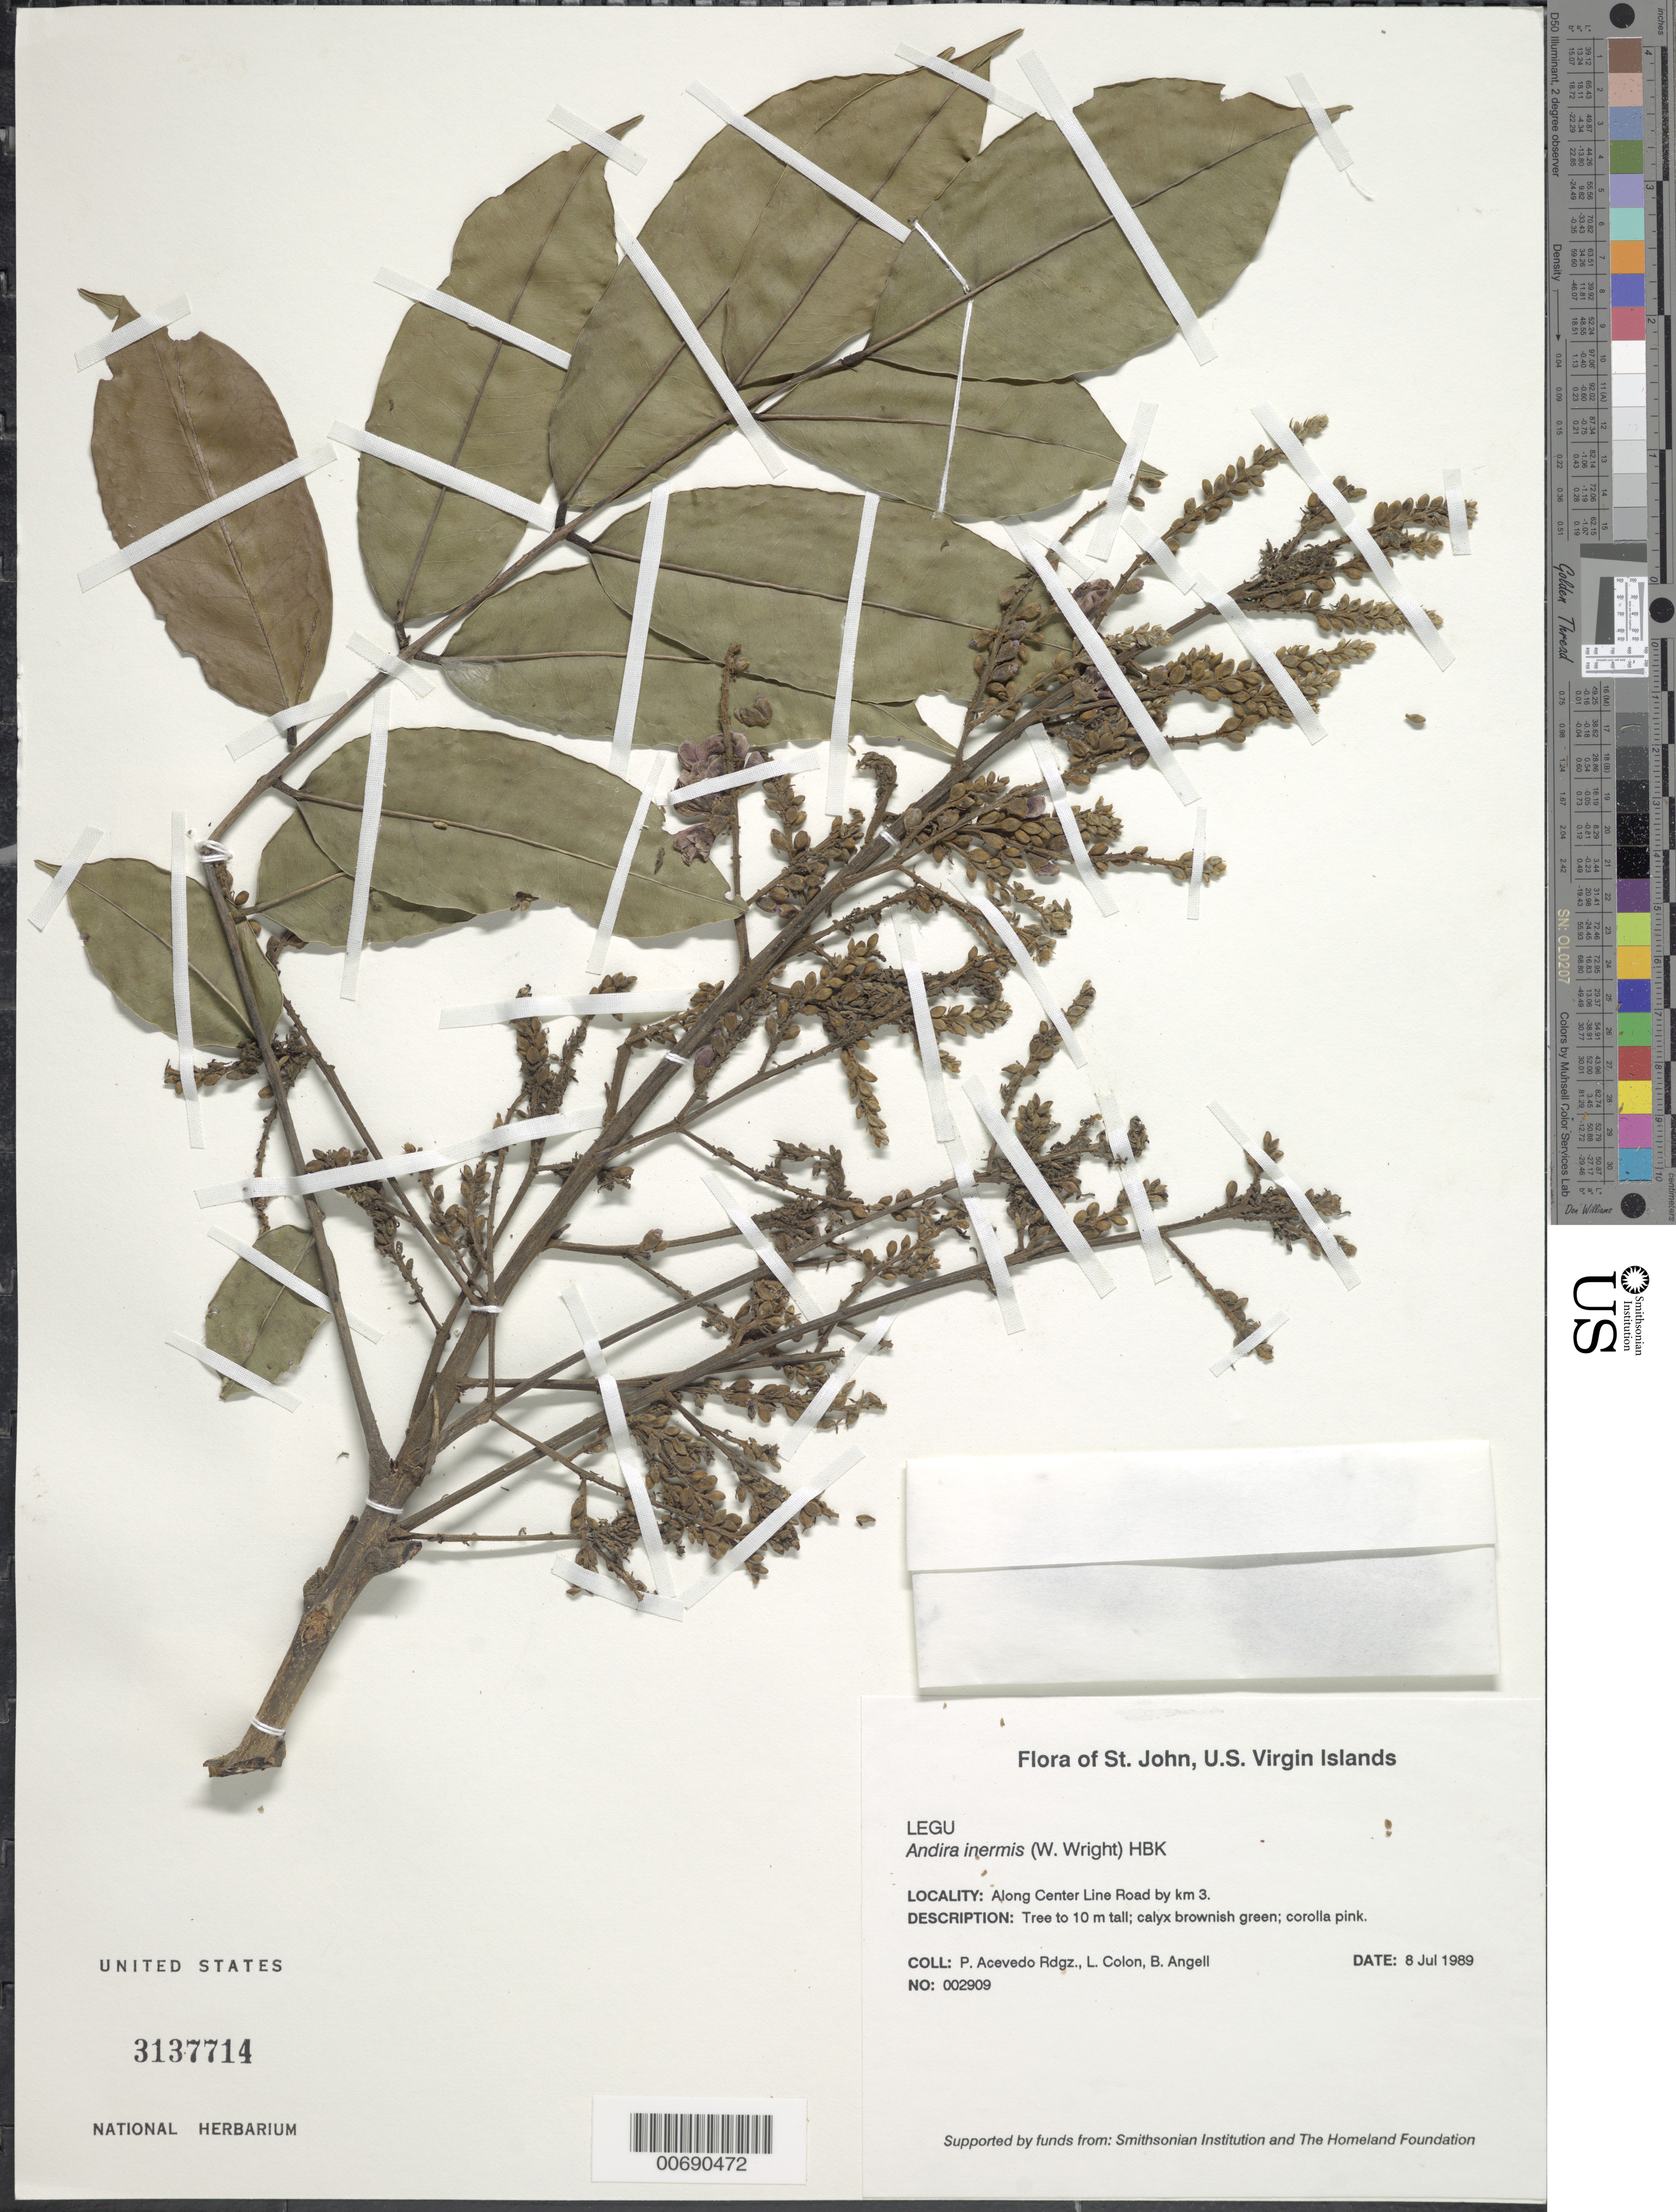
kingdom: Plantae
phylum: Tracheophyta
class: Magnoliopsida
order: Fabales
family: Fabaceae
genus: Andira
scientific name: Andira inermis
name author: (W. Wright) Kunth ex DC.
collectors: P. Acevedo-Rodr., L. Colon & Bobbi Angell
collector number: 2909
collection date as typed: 08 Jul 1989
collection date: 1989-07-08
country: U.S. Virgin Islands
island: St. John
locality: Cruz Bay Quarter, along Center Line Road by km 3.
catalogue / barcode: US 3137714